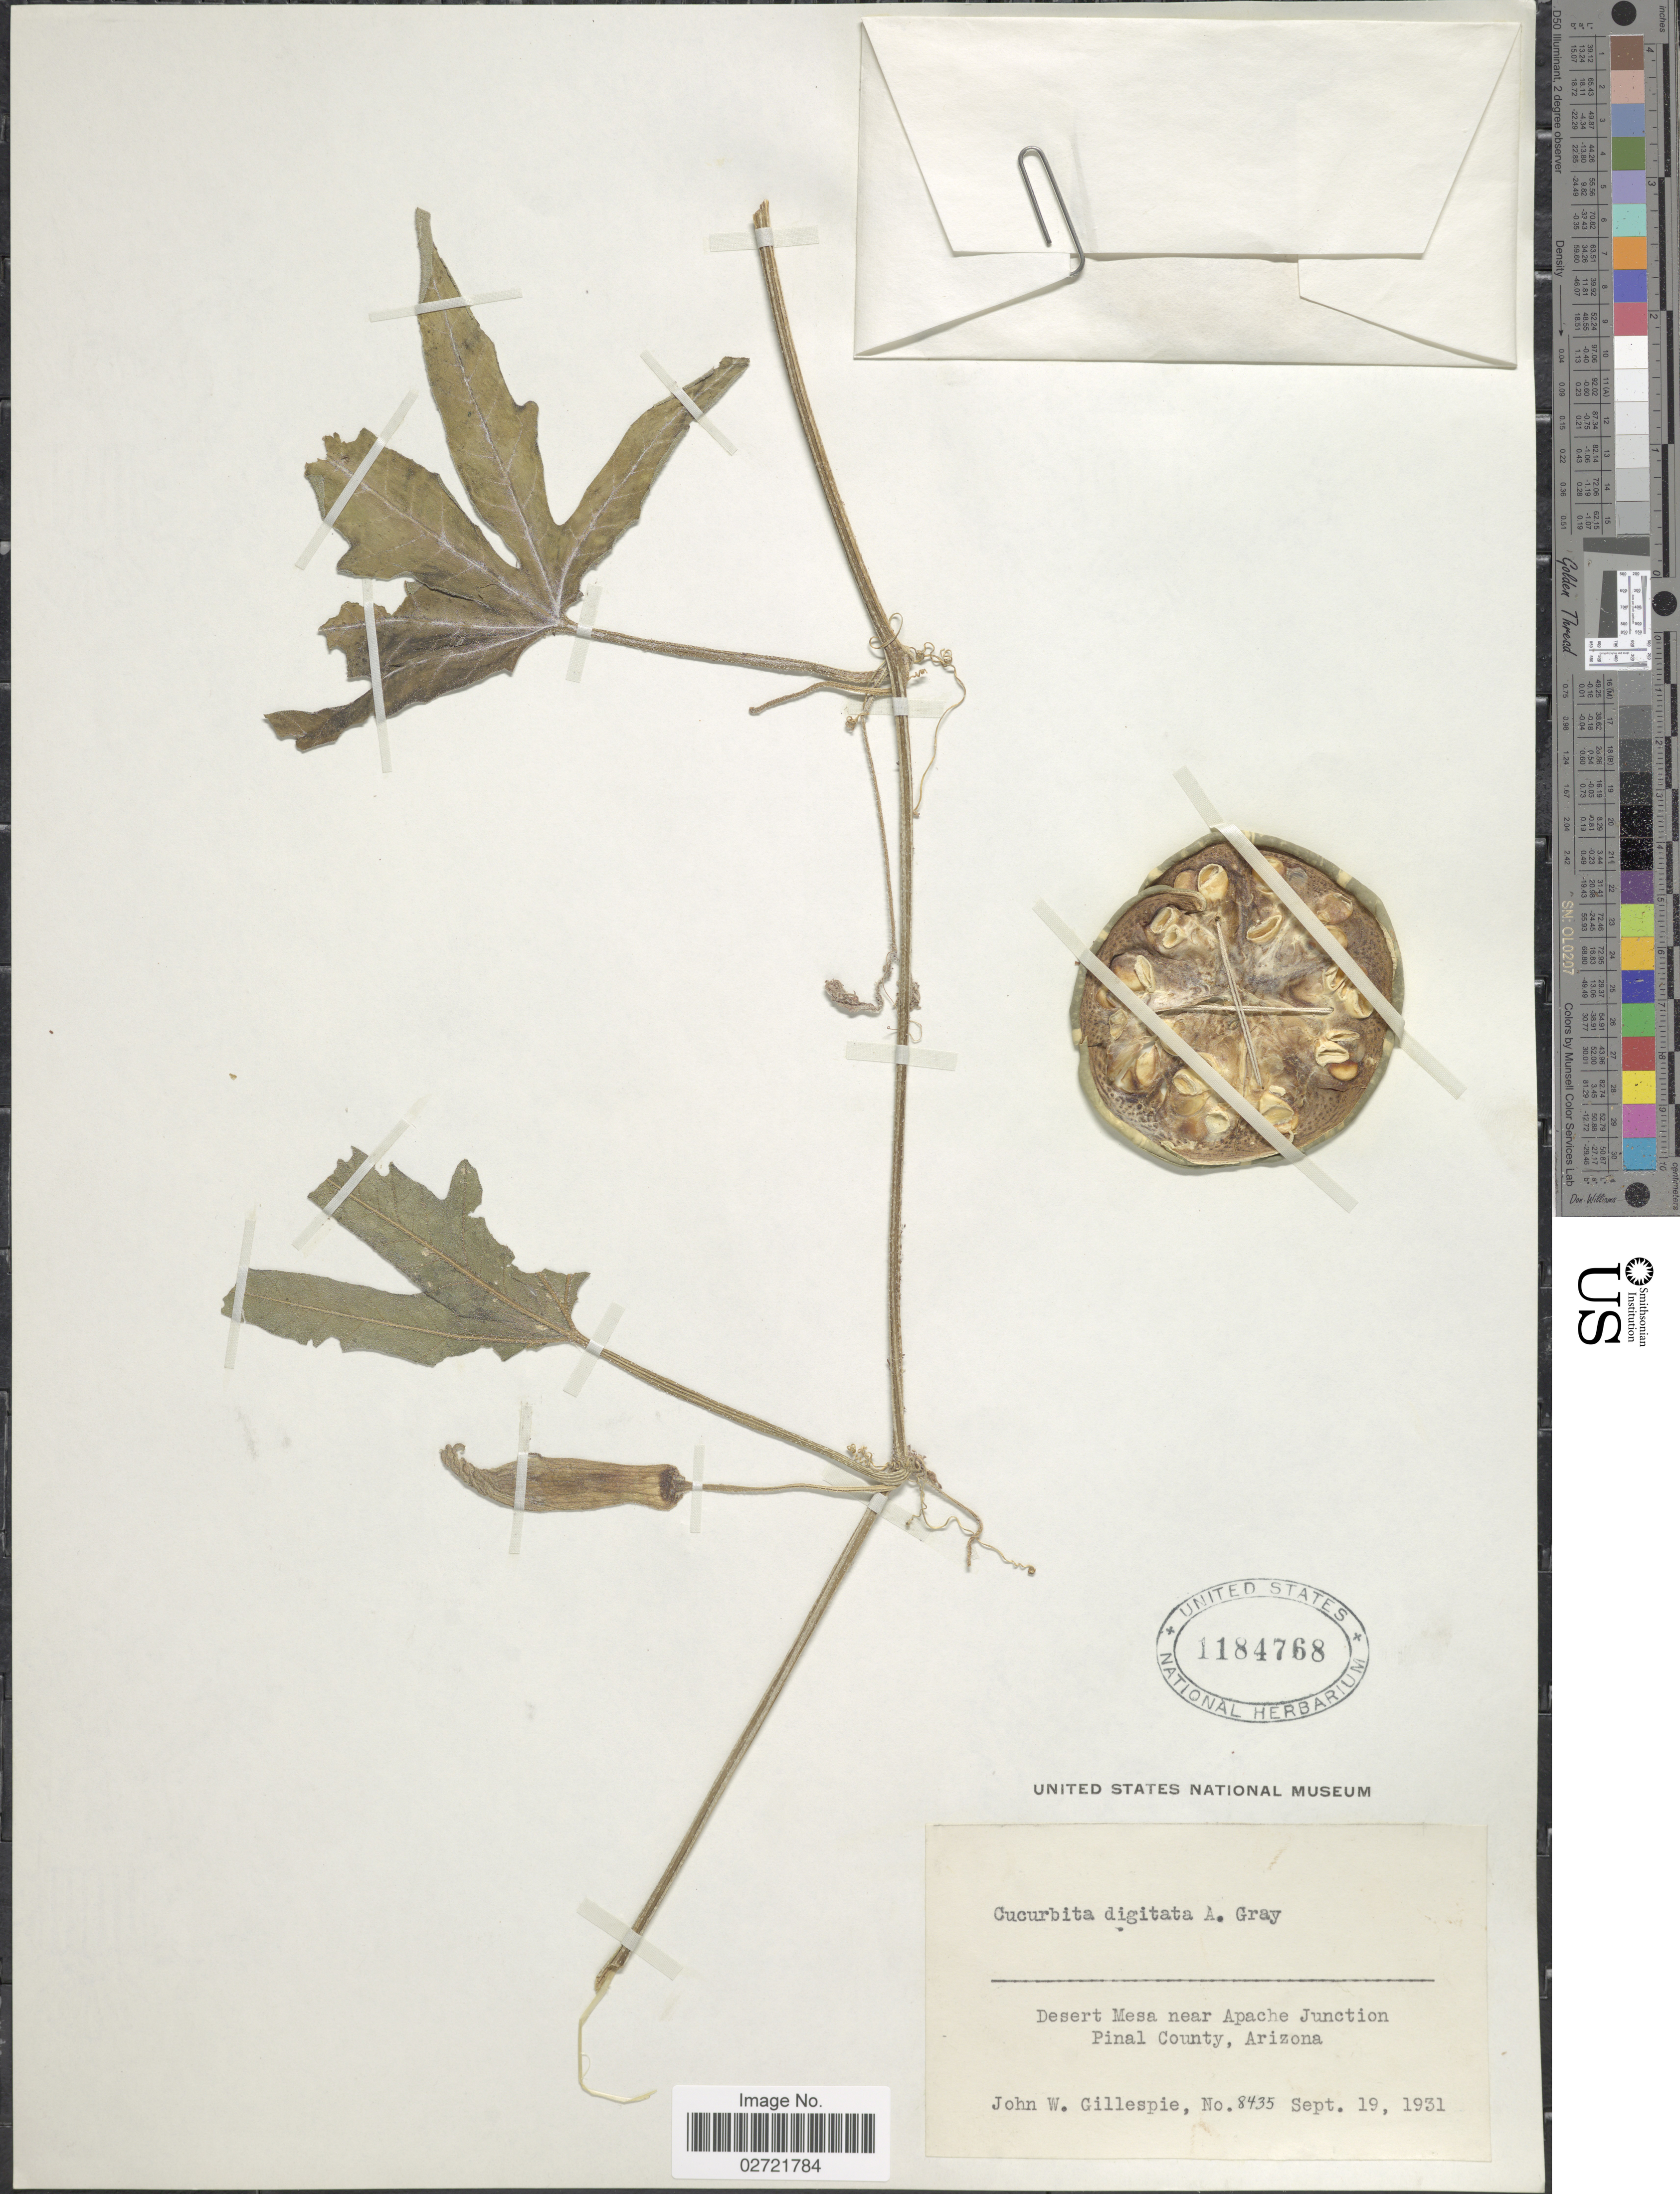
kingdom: Plantae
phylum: Tracheophyta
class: Magnoliopsida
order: Cucurbitales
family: Cucurbitaceae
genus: Cucurbita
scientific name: Cucurbita digitata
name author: A. Gray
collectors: J. W. Gillespie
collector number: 8435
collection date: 1931-09-19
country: United States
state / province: Arizona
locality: Desert Mesa near Apache Junction Pinal County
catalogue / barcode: US 1184768